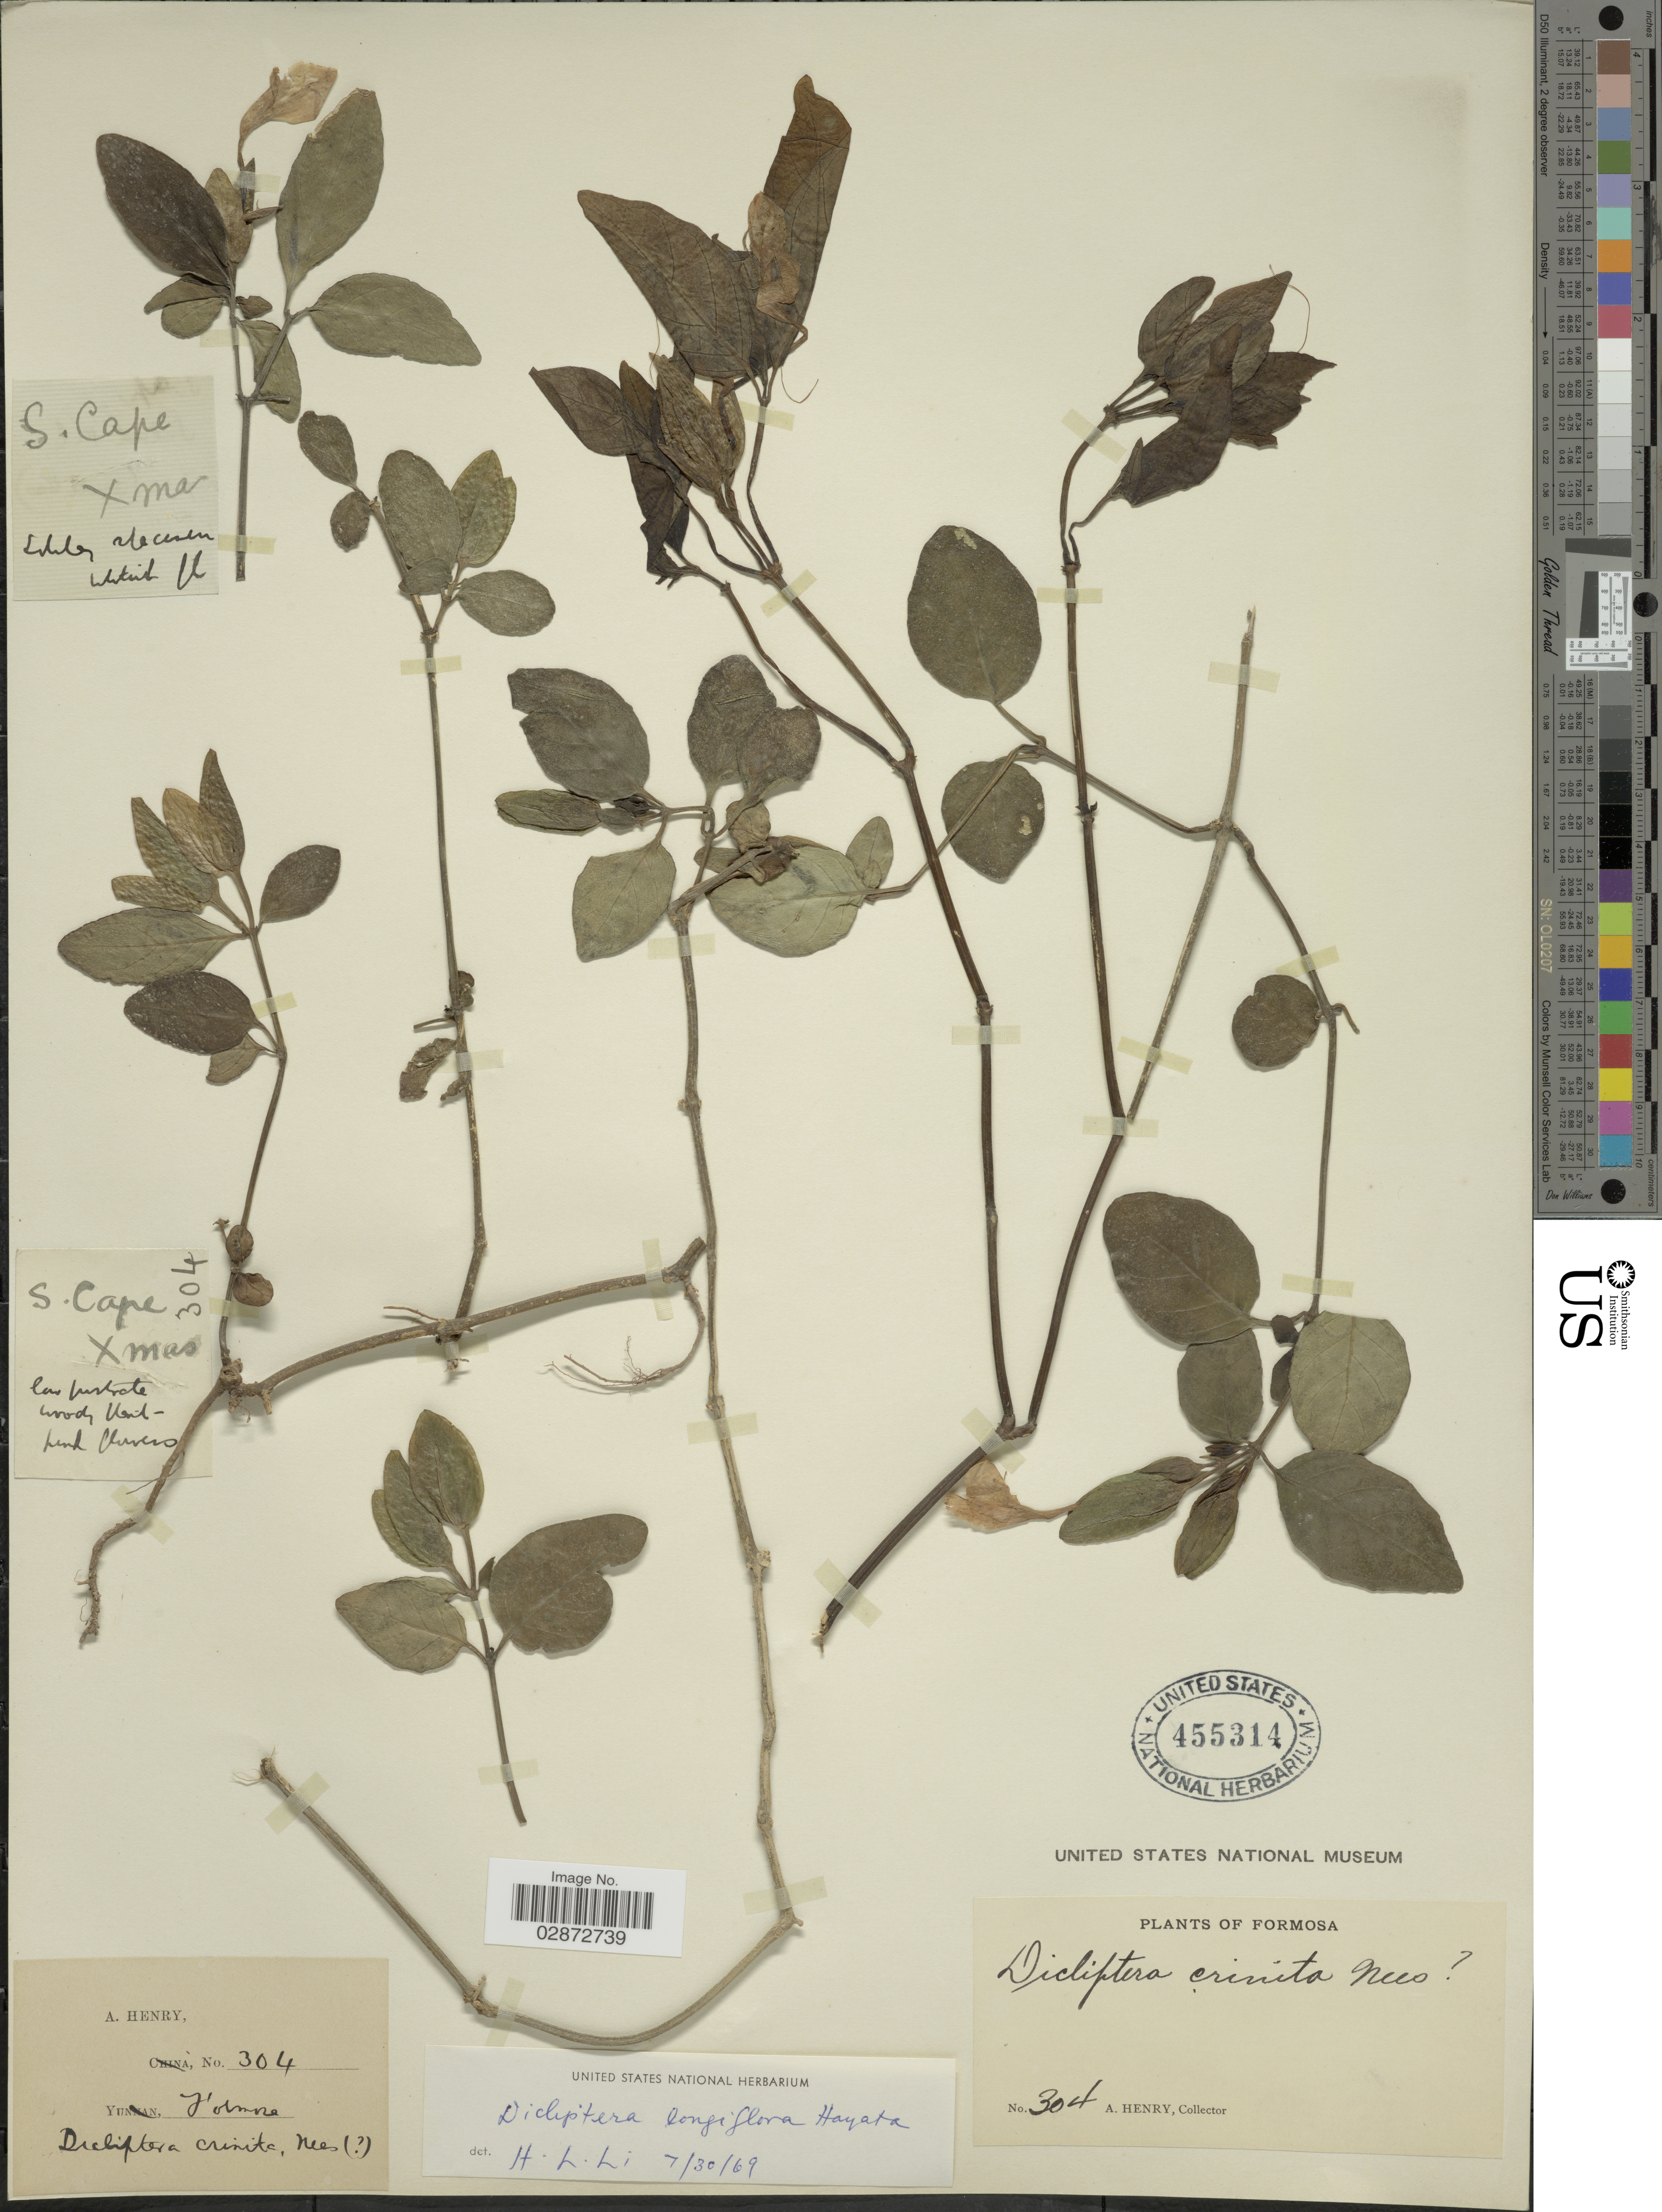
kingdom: Plantae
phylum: Tracheophyta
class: Magnoliopsida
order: Lamiales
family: Acanthaceae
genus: Dicliptera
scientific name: Dicliptera longiflora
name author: Hayata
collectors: A. Henry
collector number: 304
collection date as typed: Xmas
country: Taiwan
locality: Formosa. S. Cape.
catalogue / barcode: US 455314